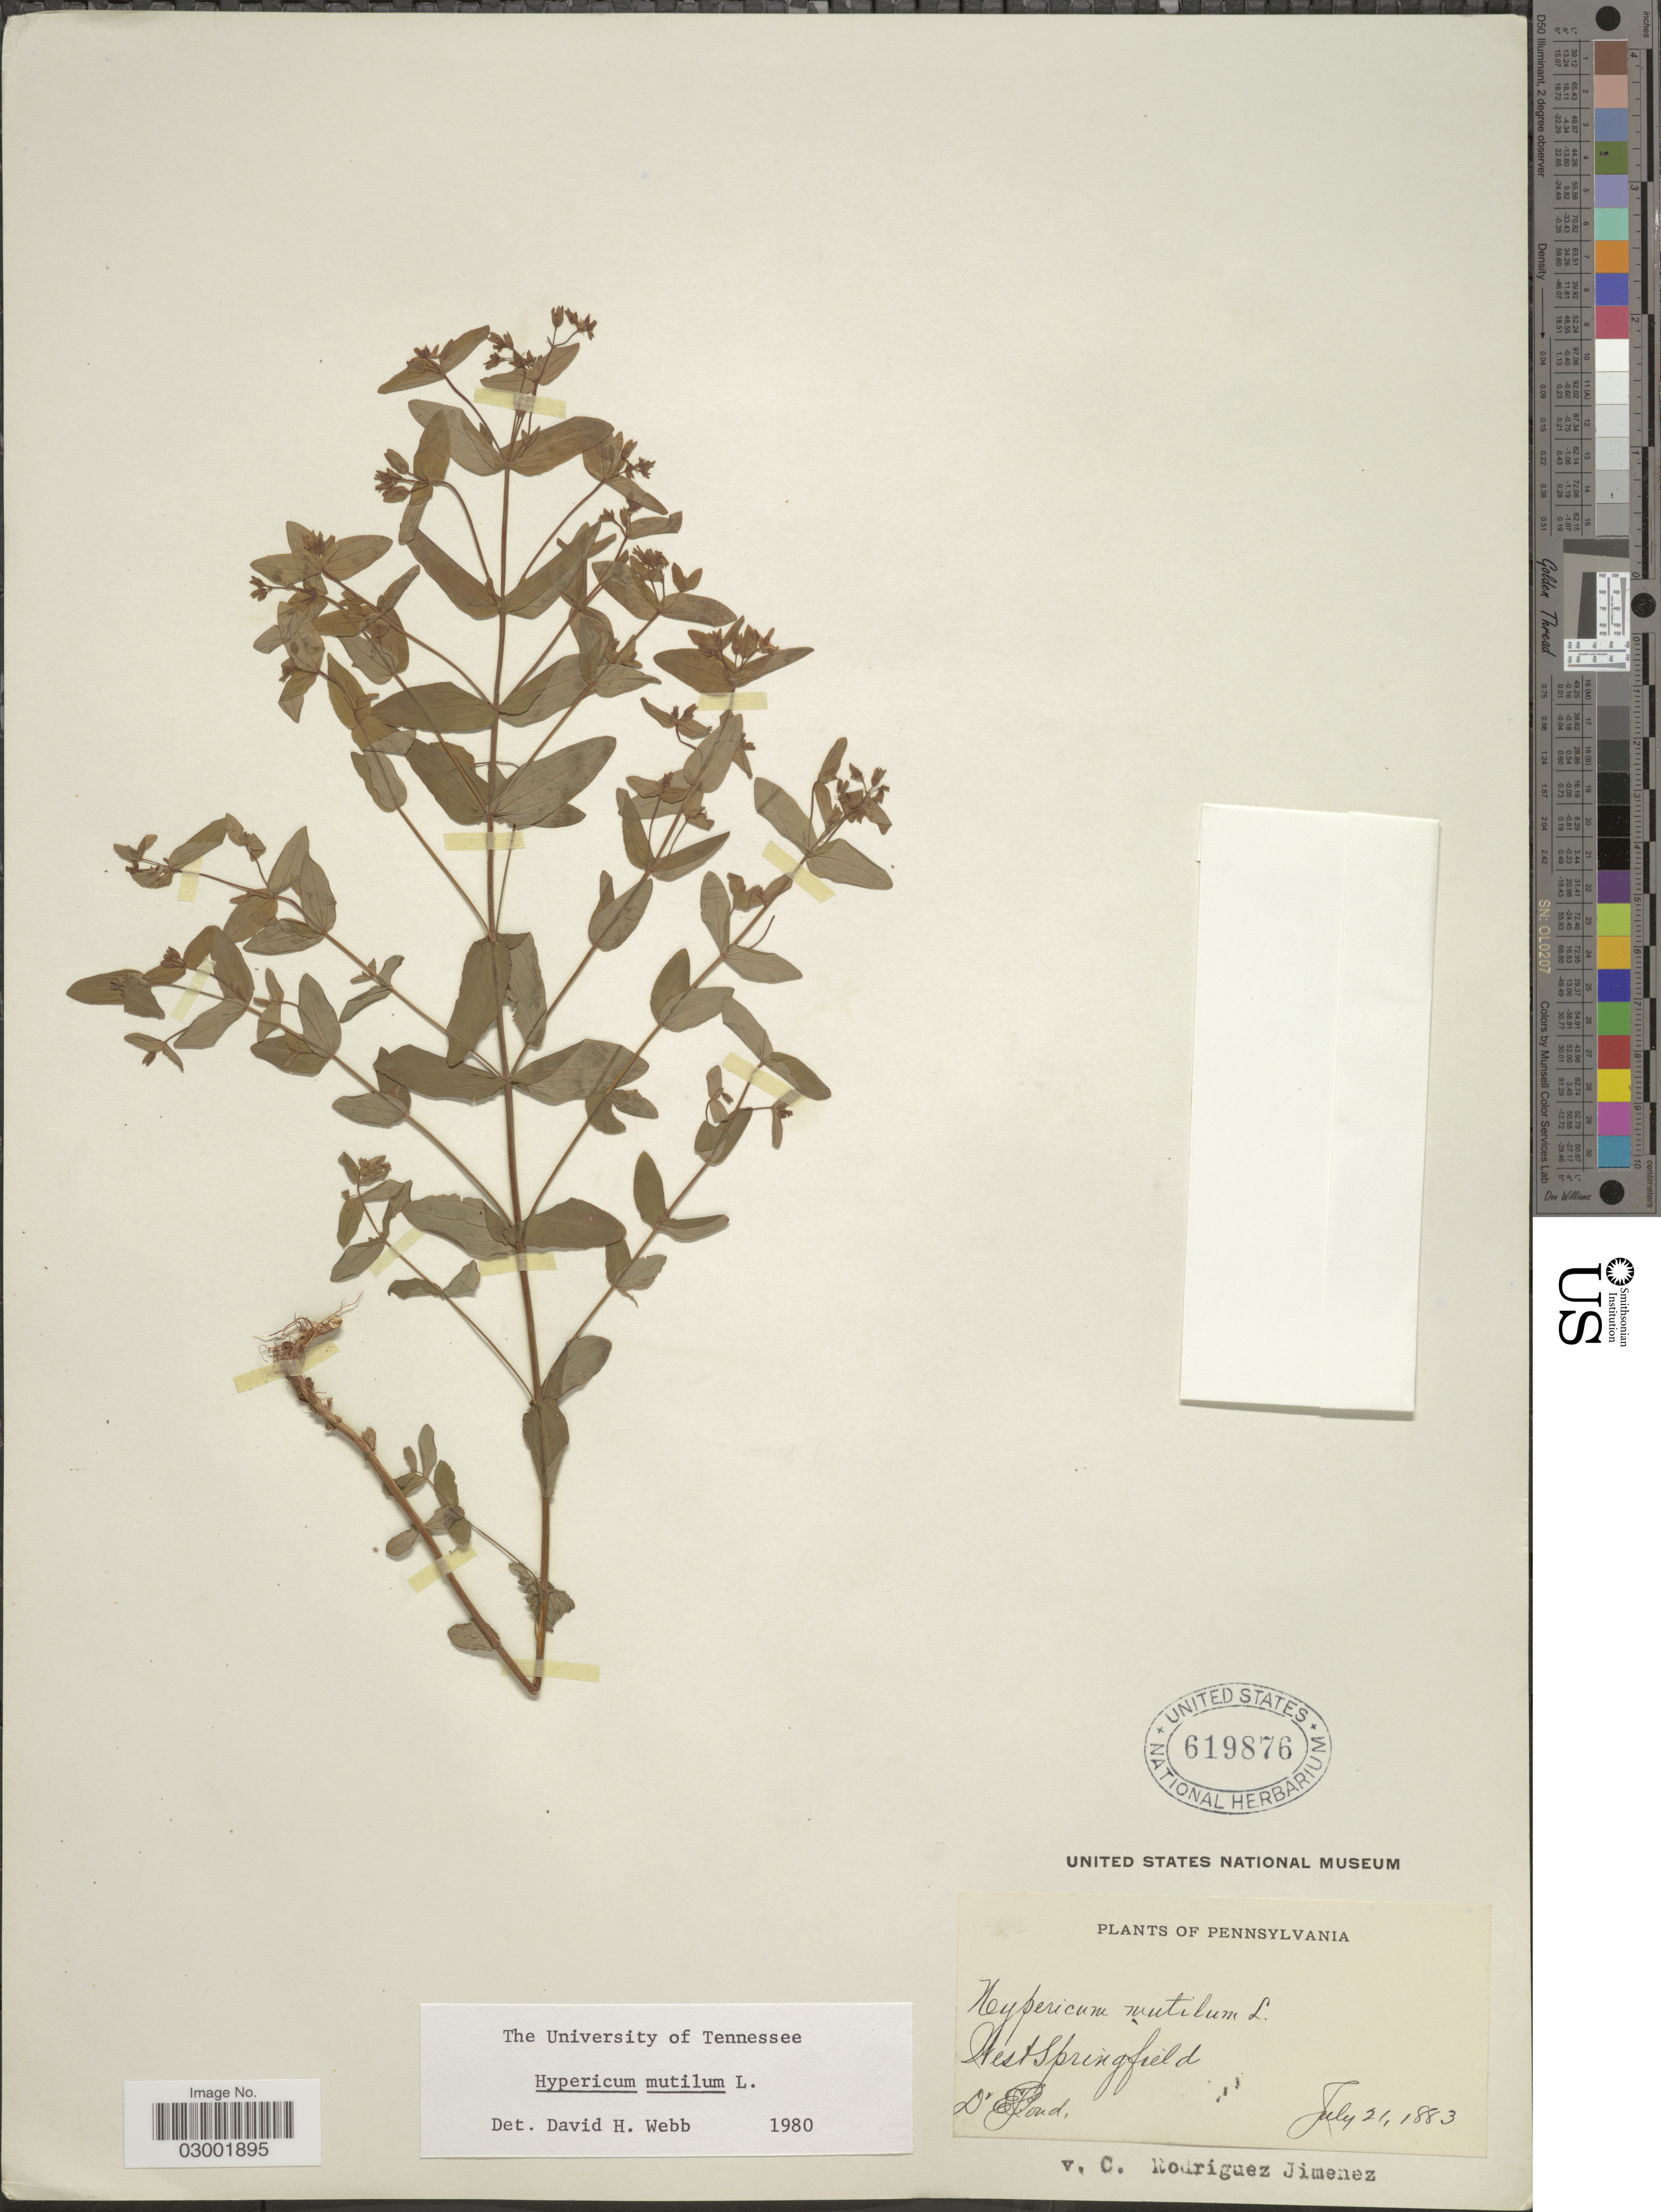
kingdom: Plantae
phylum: Tracheophyta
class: Magnoliopsida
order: Malpighiales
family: Hypericaceae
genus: Hypericum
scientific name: Hypericum mutilum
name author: L.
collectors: E. Pond & C. Rodríguez Jiménez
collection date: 1883-07-21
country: United States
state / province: Pennsylvania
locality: West Springfield.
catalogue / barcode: US 619876